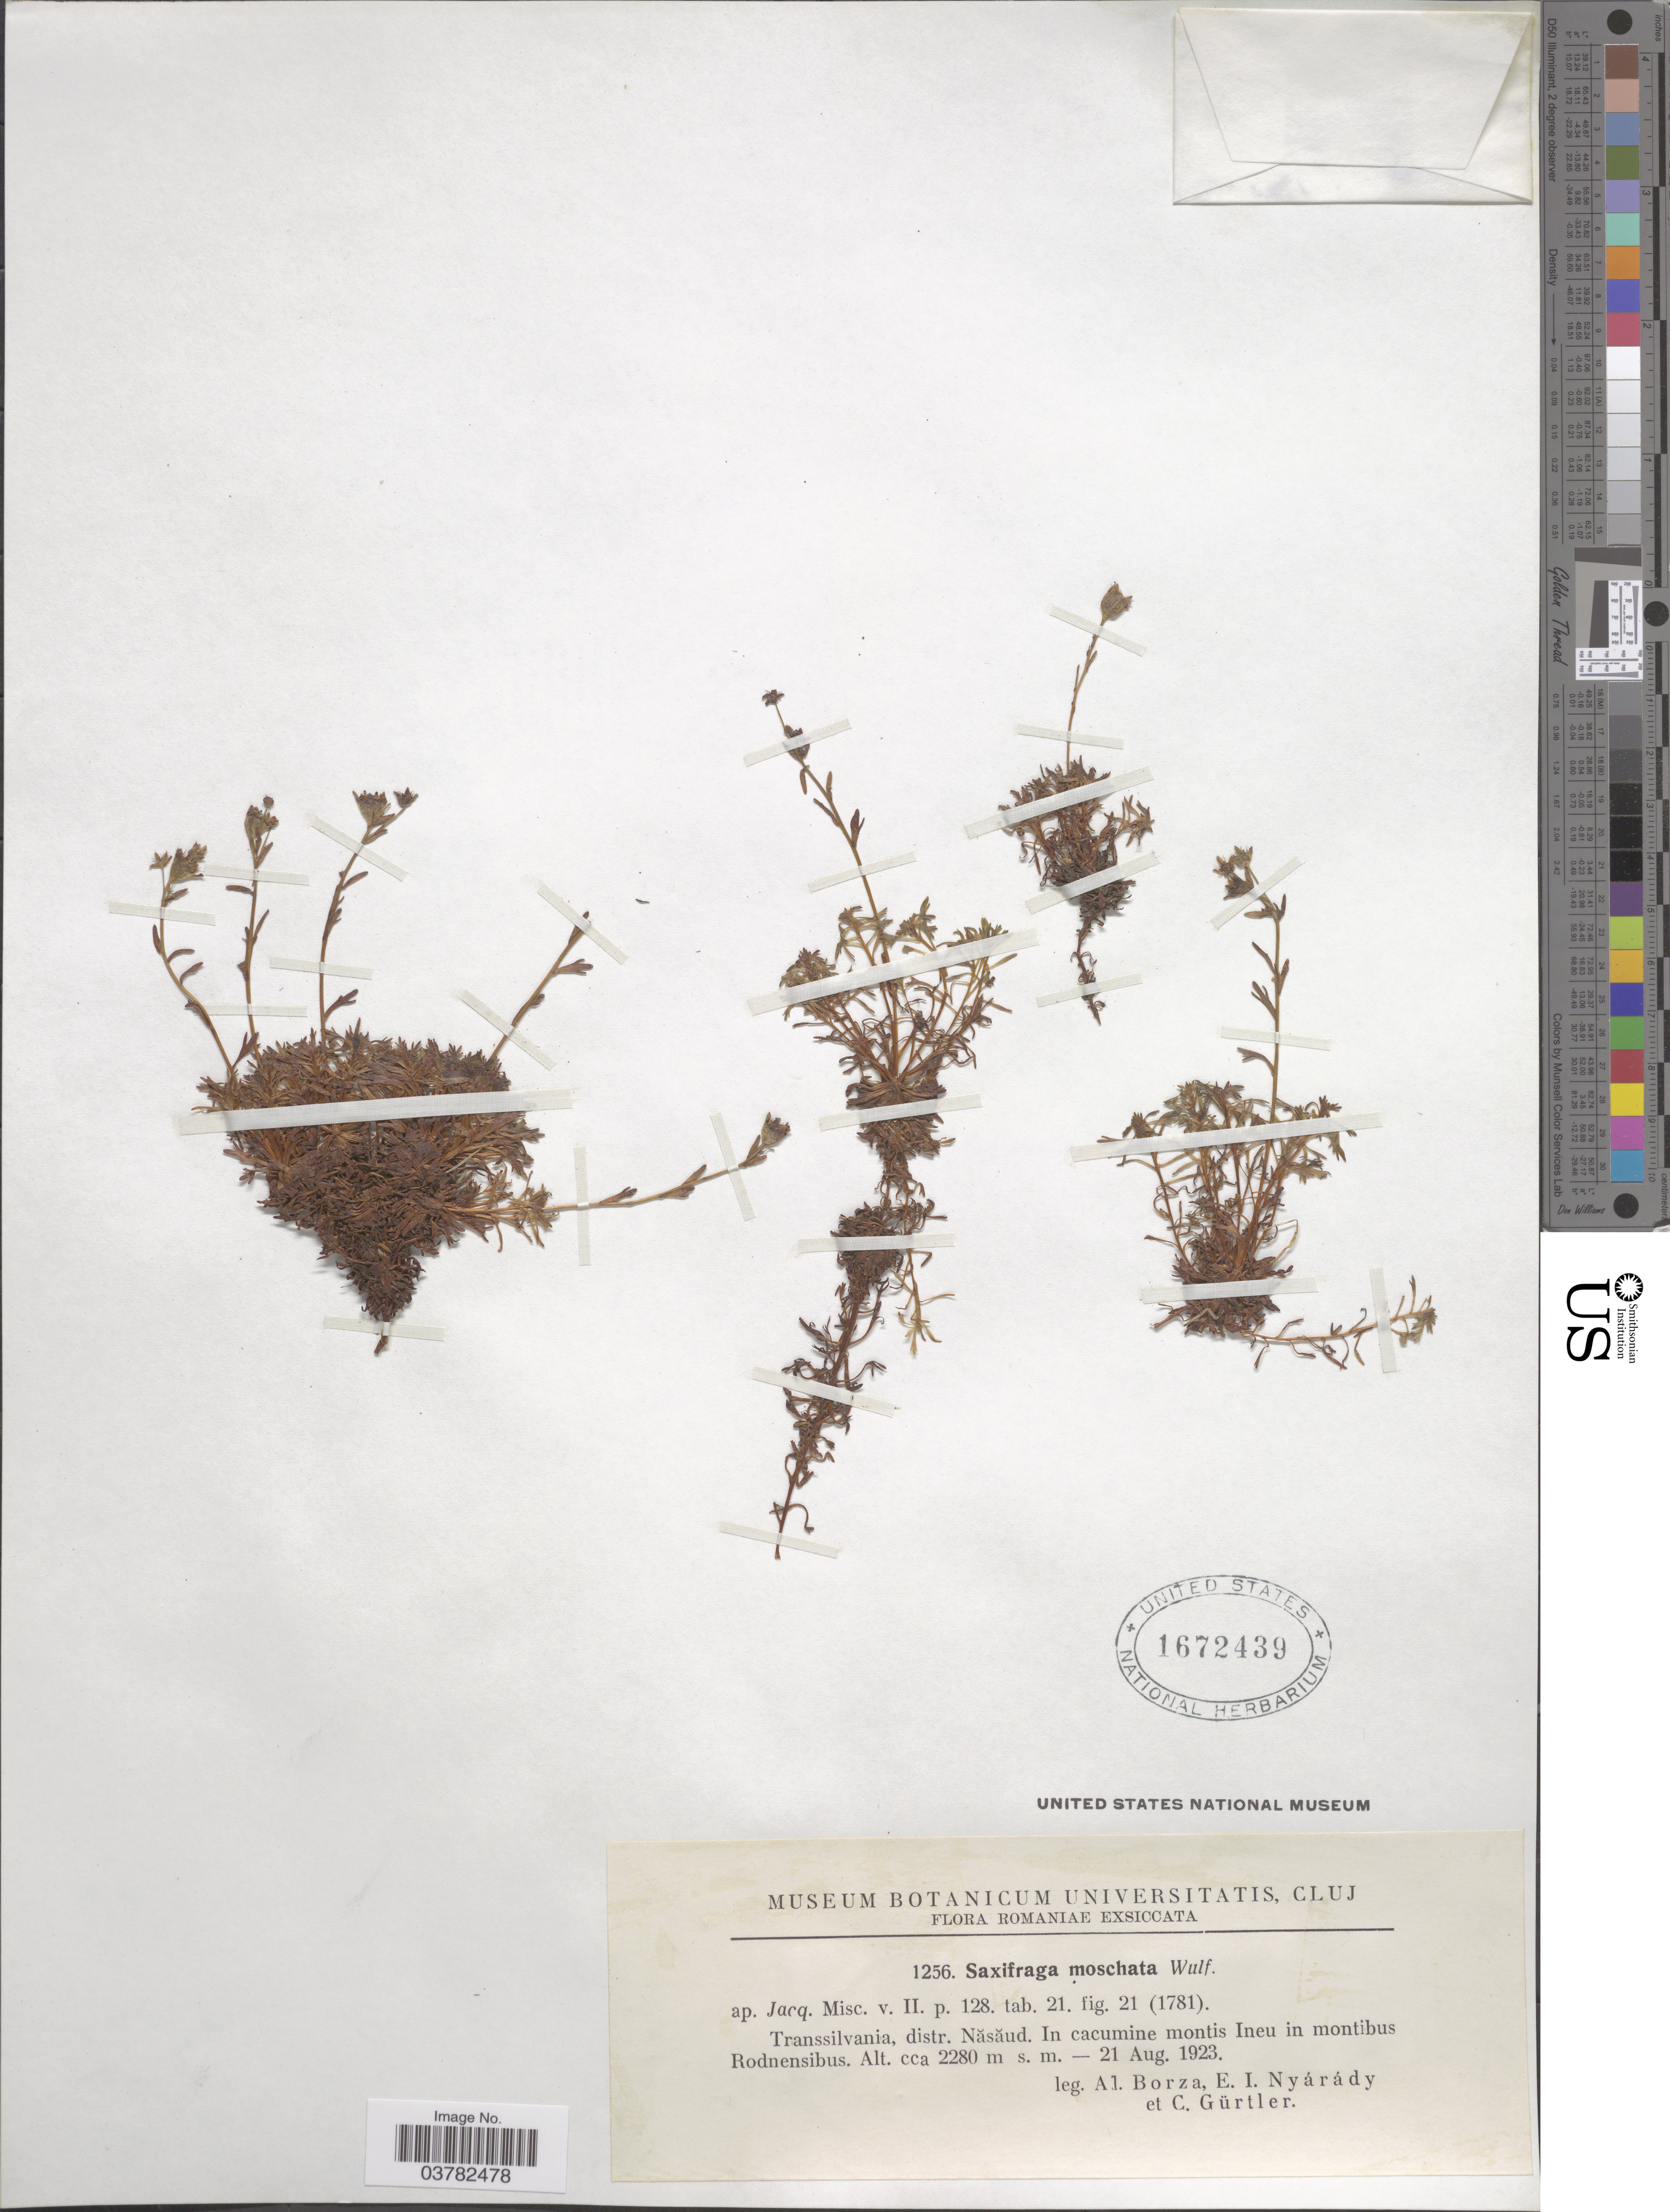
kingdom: Plantae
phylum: Tracheophyta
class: Magnoliopsida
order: Saxifragales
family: Saxifragaceae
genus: Saxifraga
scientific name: Saxifraga moschata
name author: Wulfen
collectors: A. Borza, E. Nyárády & C. Gürtler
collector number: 1256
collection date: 1923-08-21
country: Romania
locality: Transsilvania, distr. Năsăud. In cacumine montis Ineu in montibus Rodnensibus.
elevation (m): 2280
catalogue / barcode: US 1672439